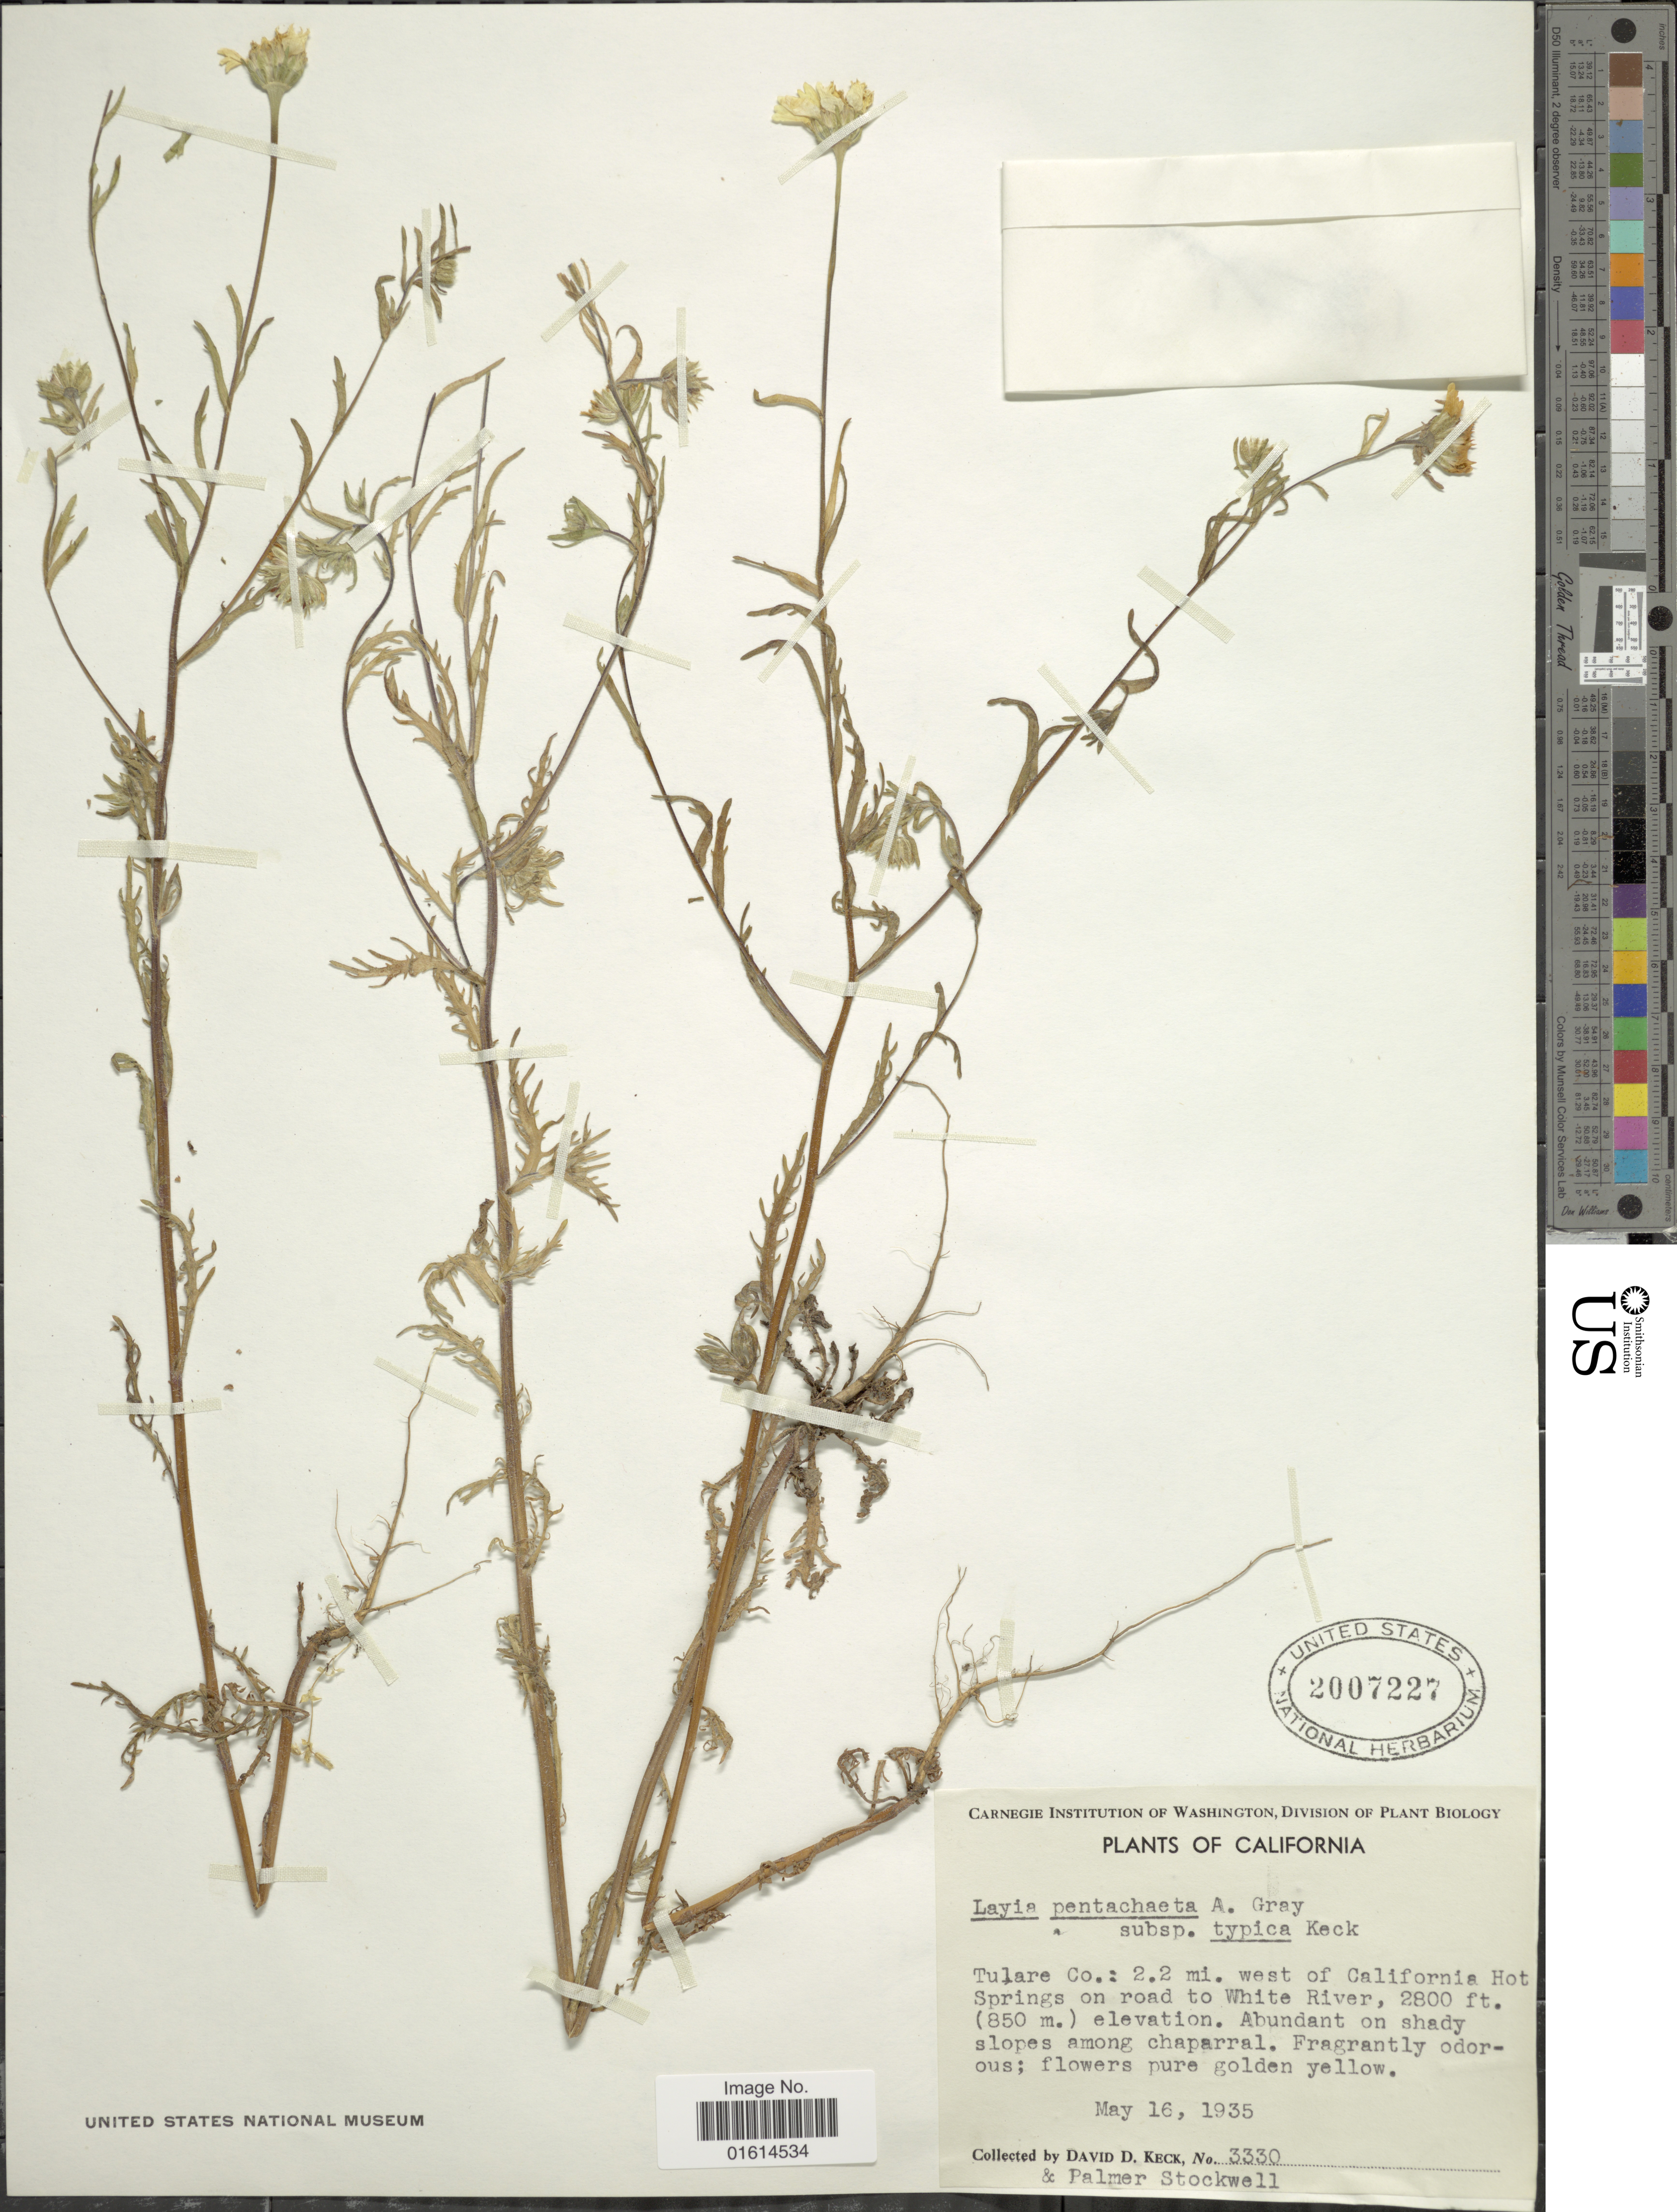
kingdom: Plantae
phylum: Tracheophyta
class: Magnoliopsida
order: Asterales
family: Asteraceae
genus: Layia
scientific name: Layia pentachaeta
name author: A. Gray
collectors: D. D. Keck & P. Stockwell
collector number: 3330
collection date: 1935-05-16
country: United States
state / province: California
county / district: Tulare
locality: Tulare Co., 2.2 mi. west of California Hot Springs on road to White River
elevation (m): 853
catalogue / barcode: US 2007227